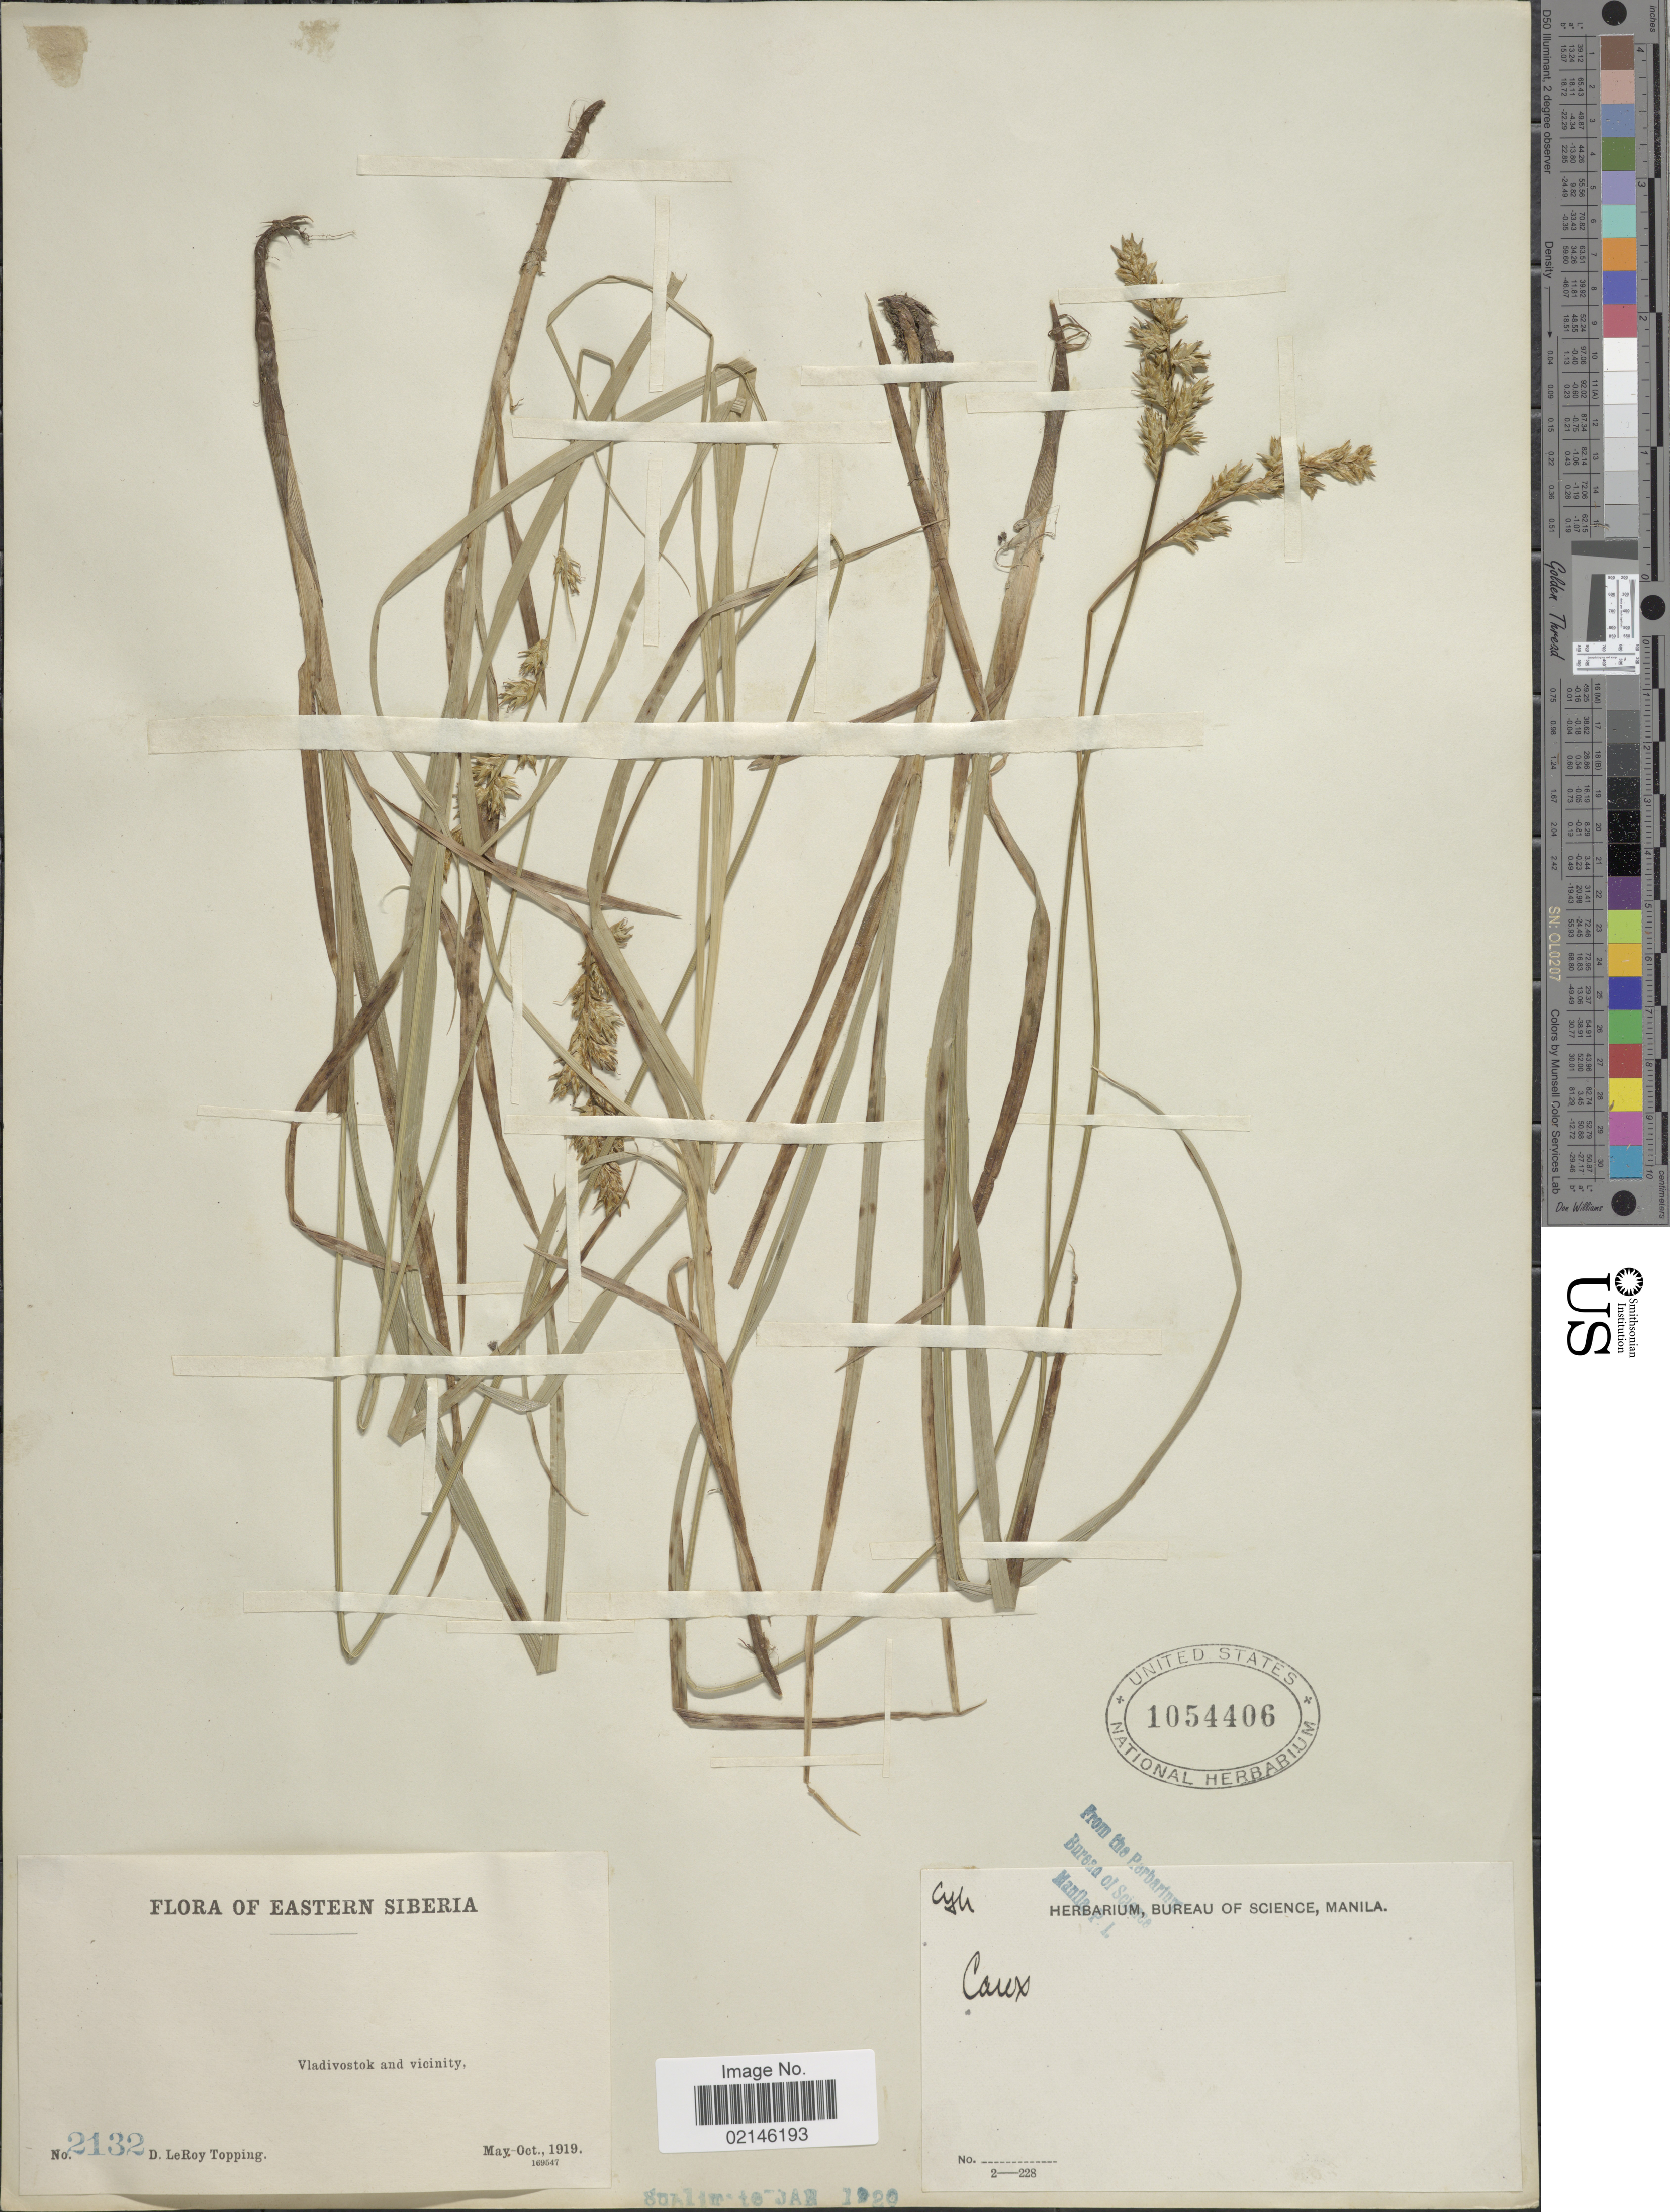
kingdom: Plantae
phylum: Tracheophyta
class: Liliopsida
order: Poales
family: Cyperaceae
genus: Carex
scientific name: Carex sp.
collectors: D. L. Topping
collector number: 2132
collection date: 1919-05/1919-10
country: Russian Federation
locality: Eastern Siberia. Vladivostok and vicinity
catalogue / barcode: US 1054406